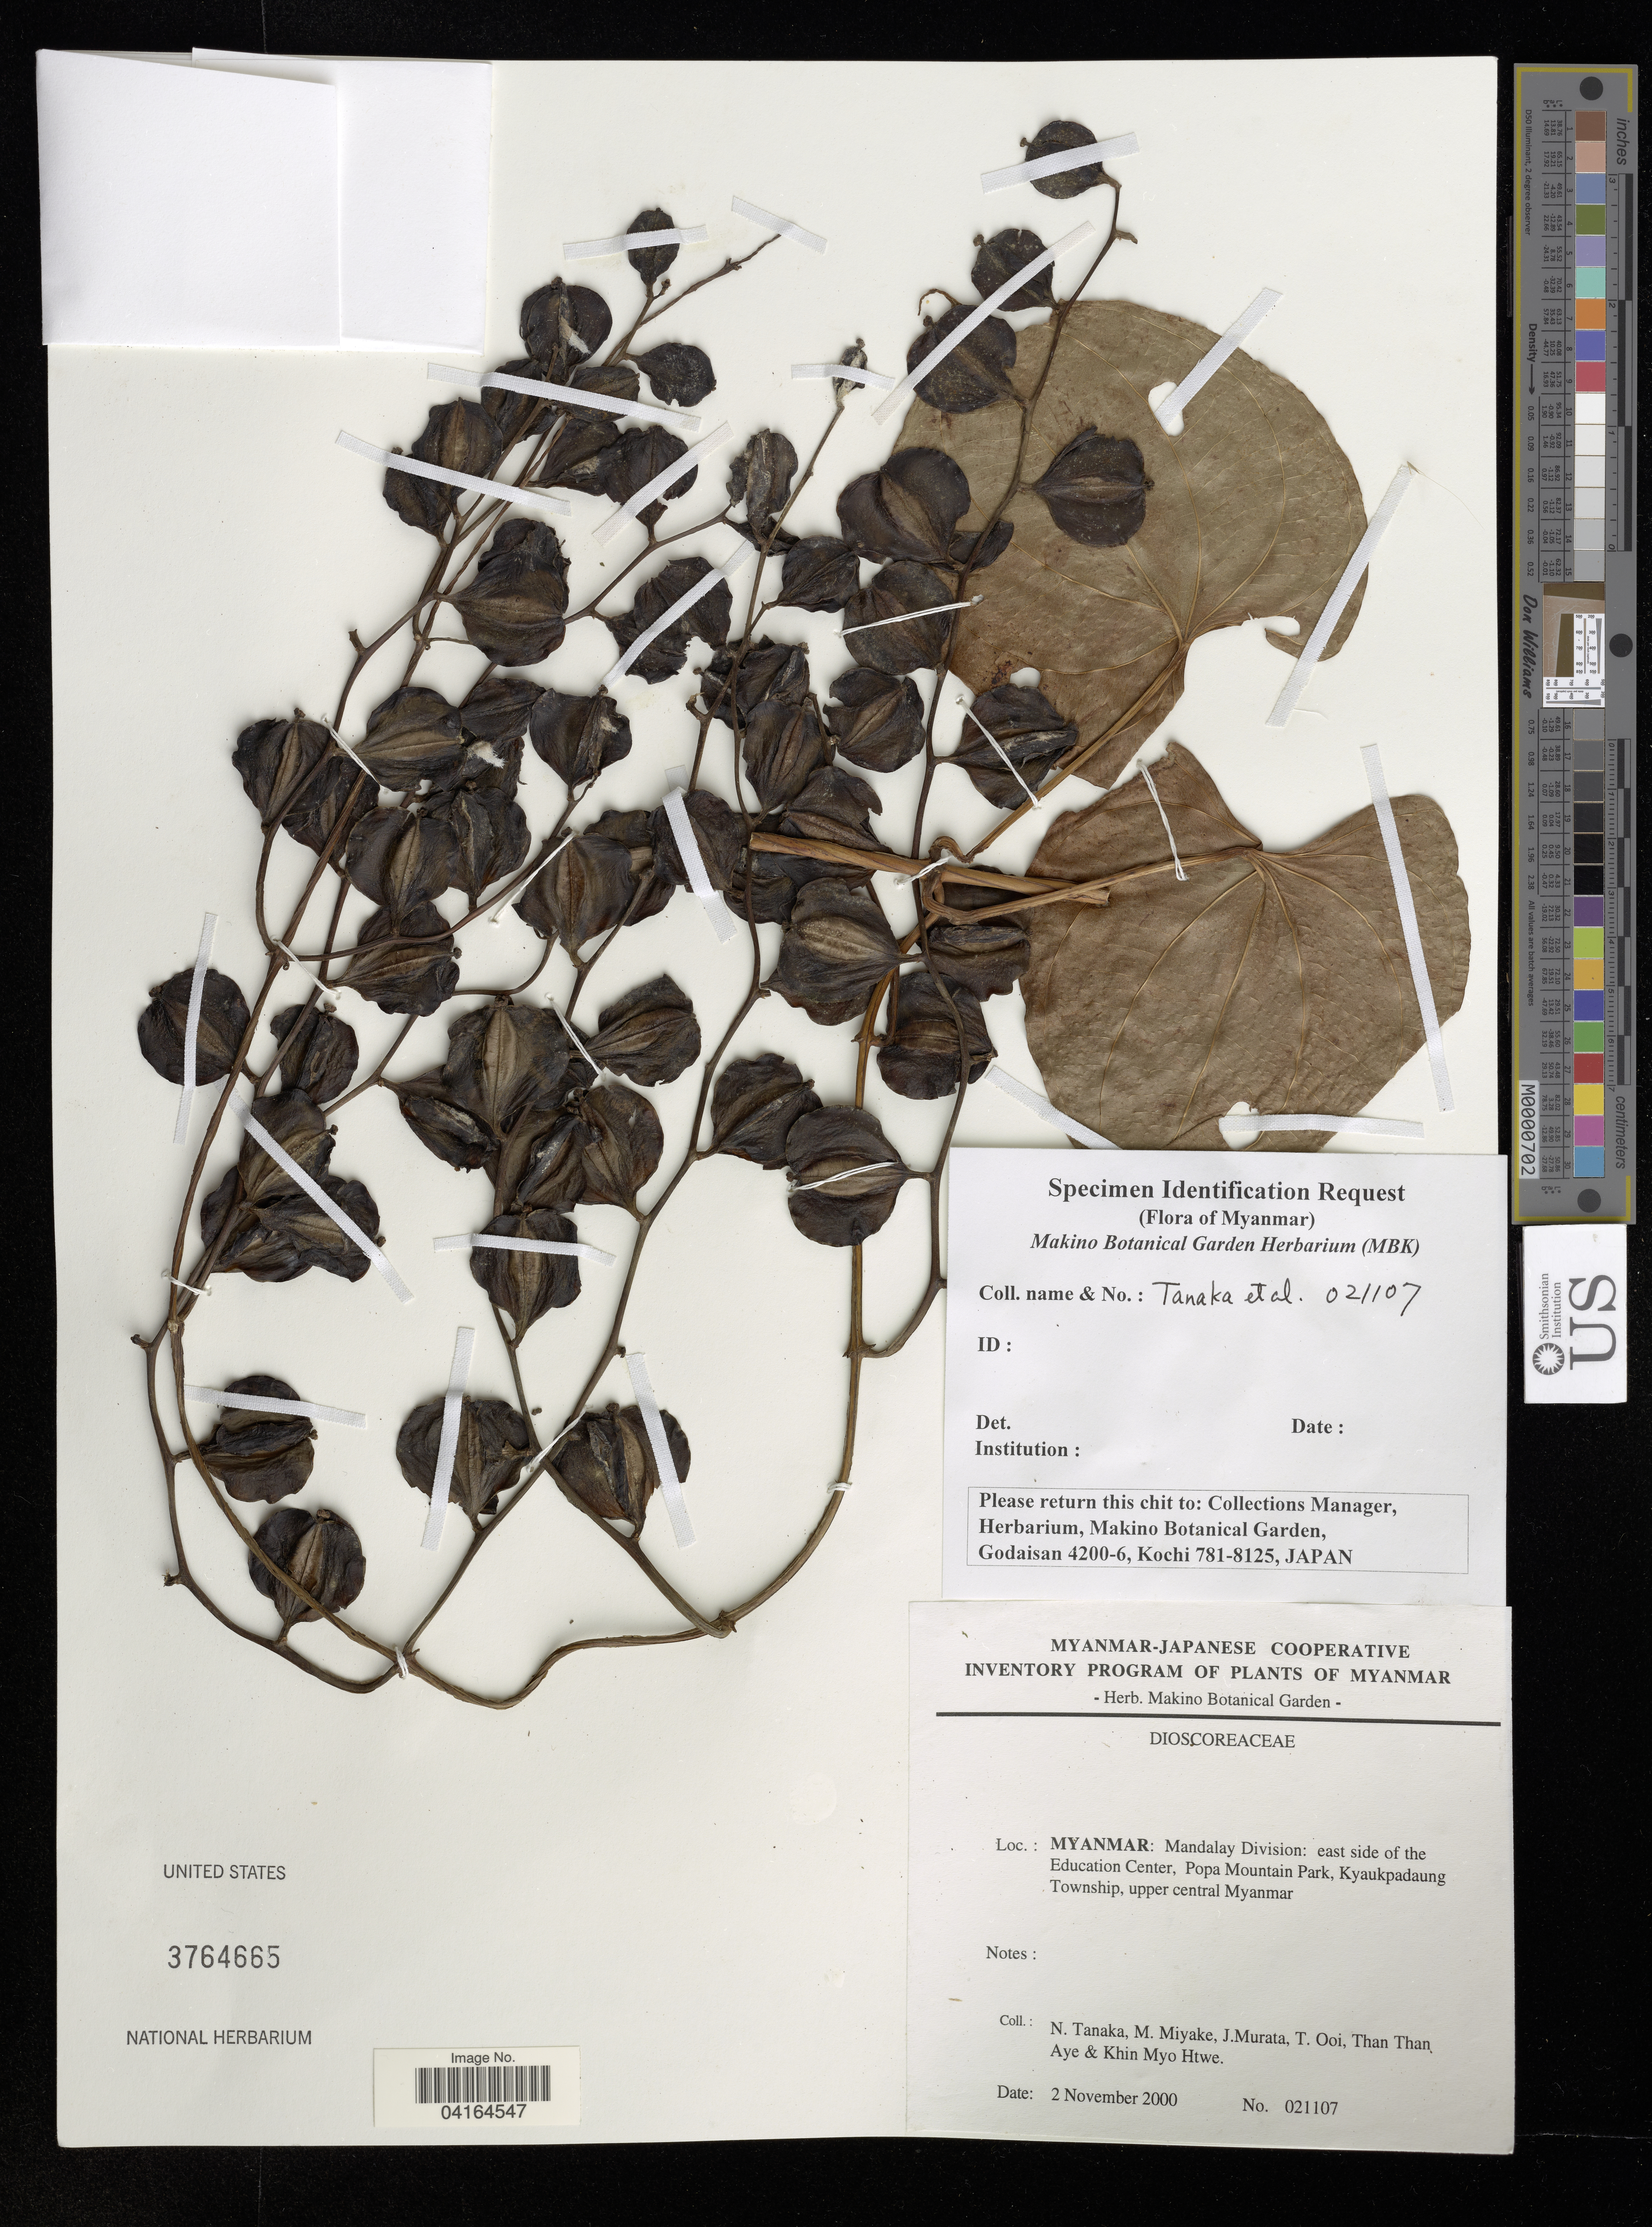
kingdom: Plantae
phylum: Tracheophyta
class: Liliopsida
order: Dioscoreales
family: Dioscoreaceae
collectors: N. Tanaka, M. Miyake, J. Murata, T. Ooi & et al.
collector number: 021107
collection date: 2000-11-02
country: Myanmar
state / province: Mandalay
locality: Mandalay Division: east side of the Education Center, Popa Mountain Park, Kyaukpadaung Township, upper central Myanmar.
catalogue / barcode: US 3764665